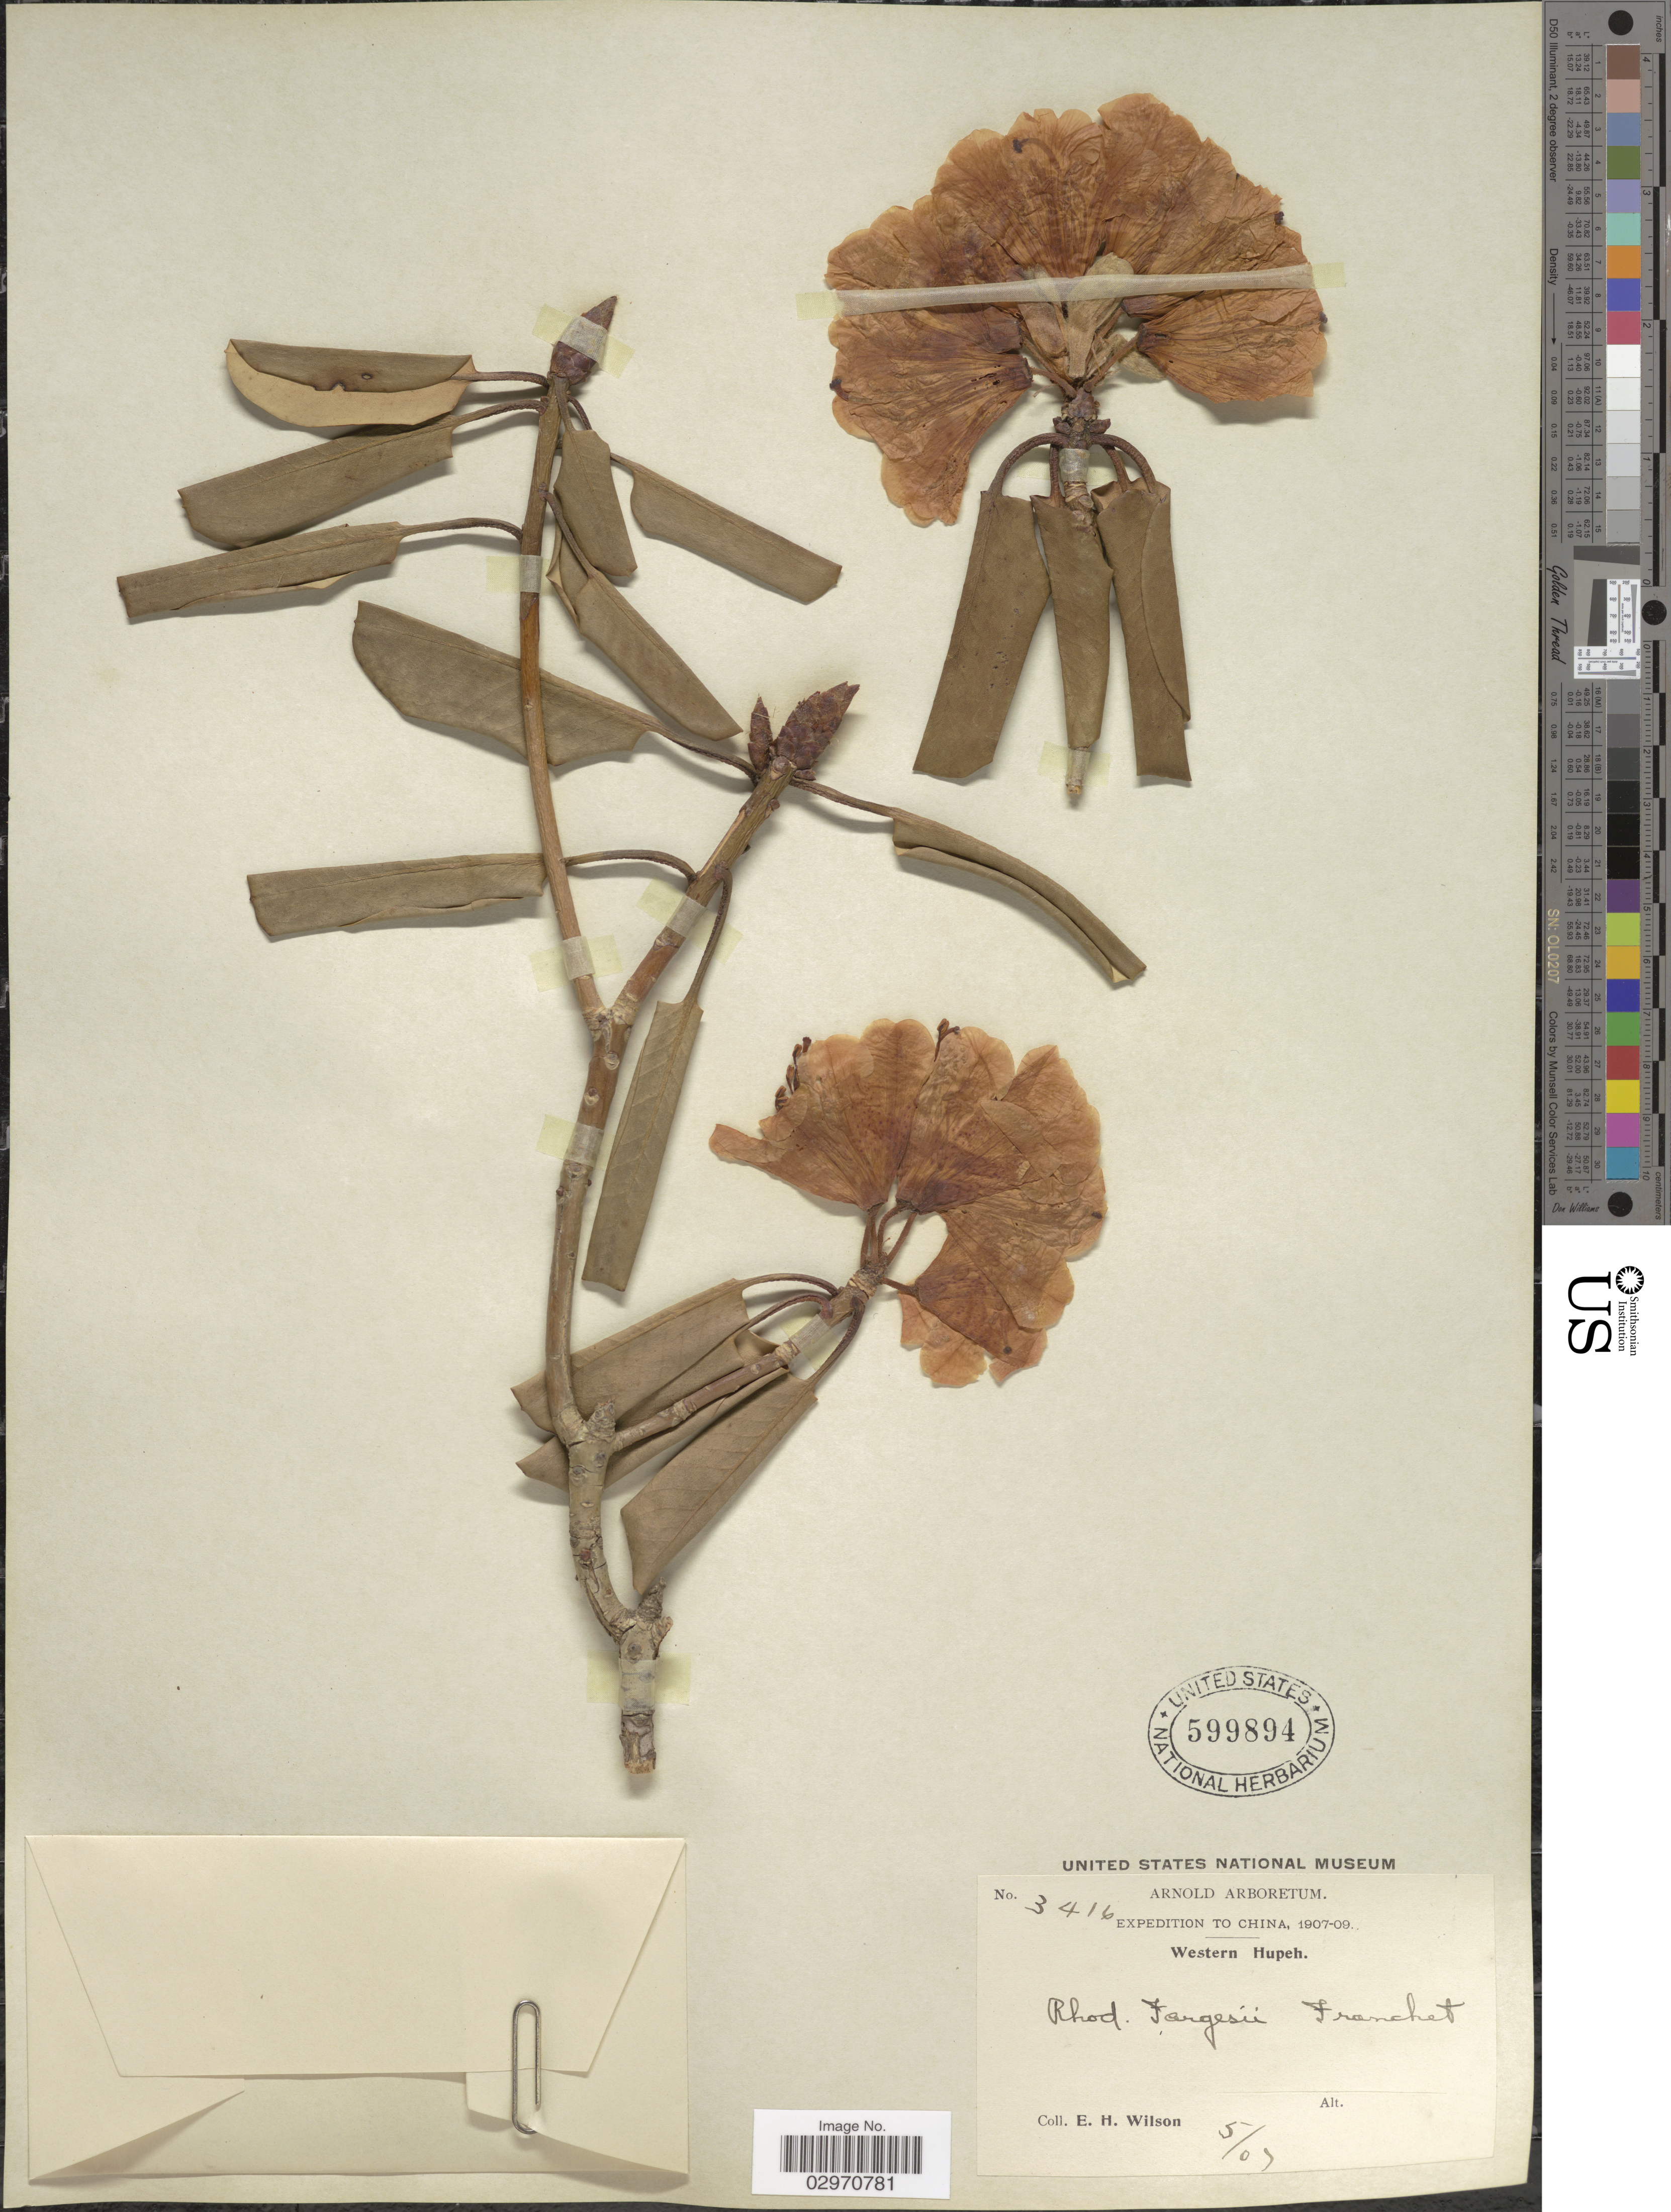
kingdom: Plantae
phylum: Tracheophyta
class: Magnoliopsida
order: Ericales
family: Ericaceae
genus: Rhododendron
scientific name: Rhododendron fargesii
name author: Franch.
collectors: E. Wilson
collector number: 3416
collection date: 1907-05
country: China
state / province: Hubei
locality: Western Hupeh.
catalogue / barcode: US 599894